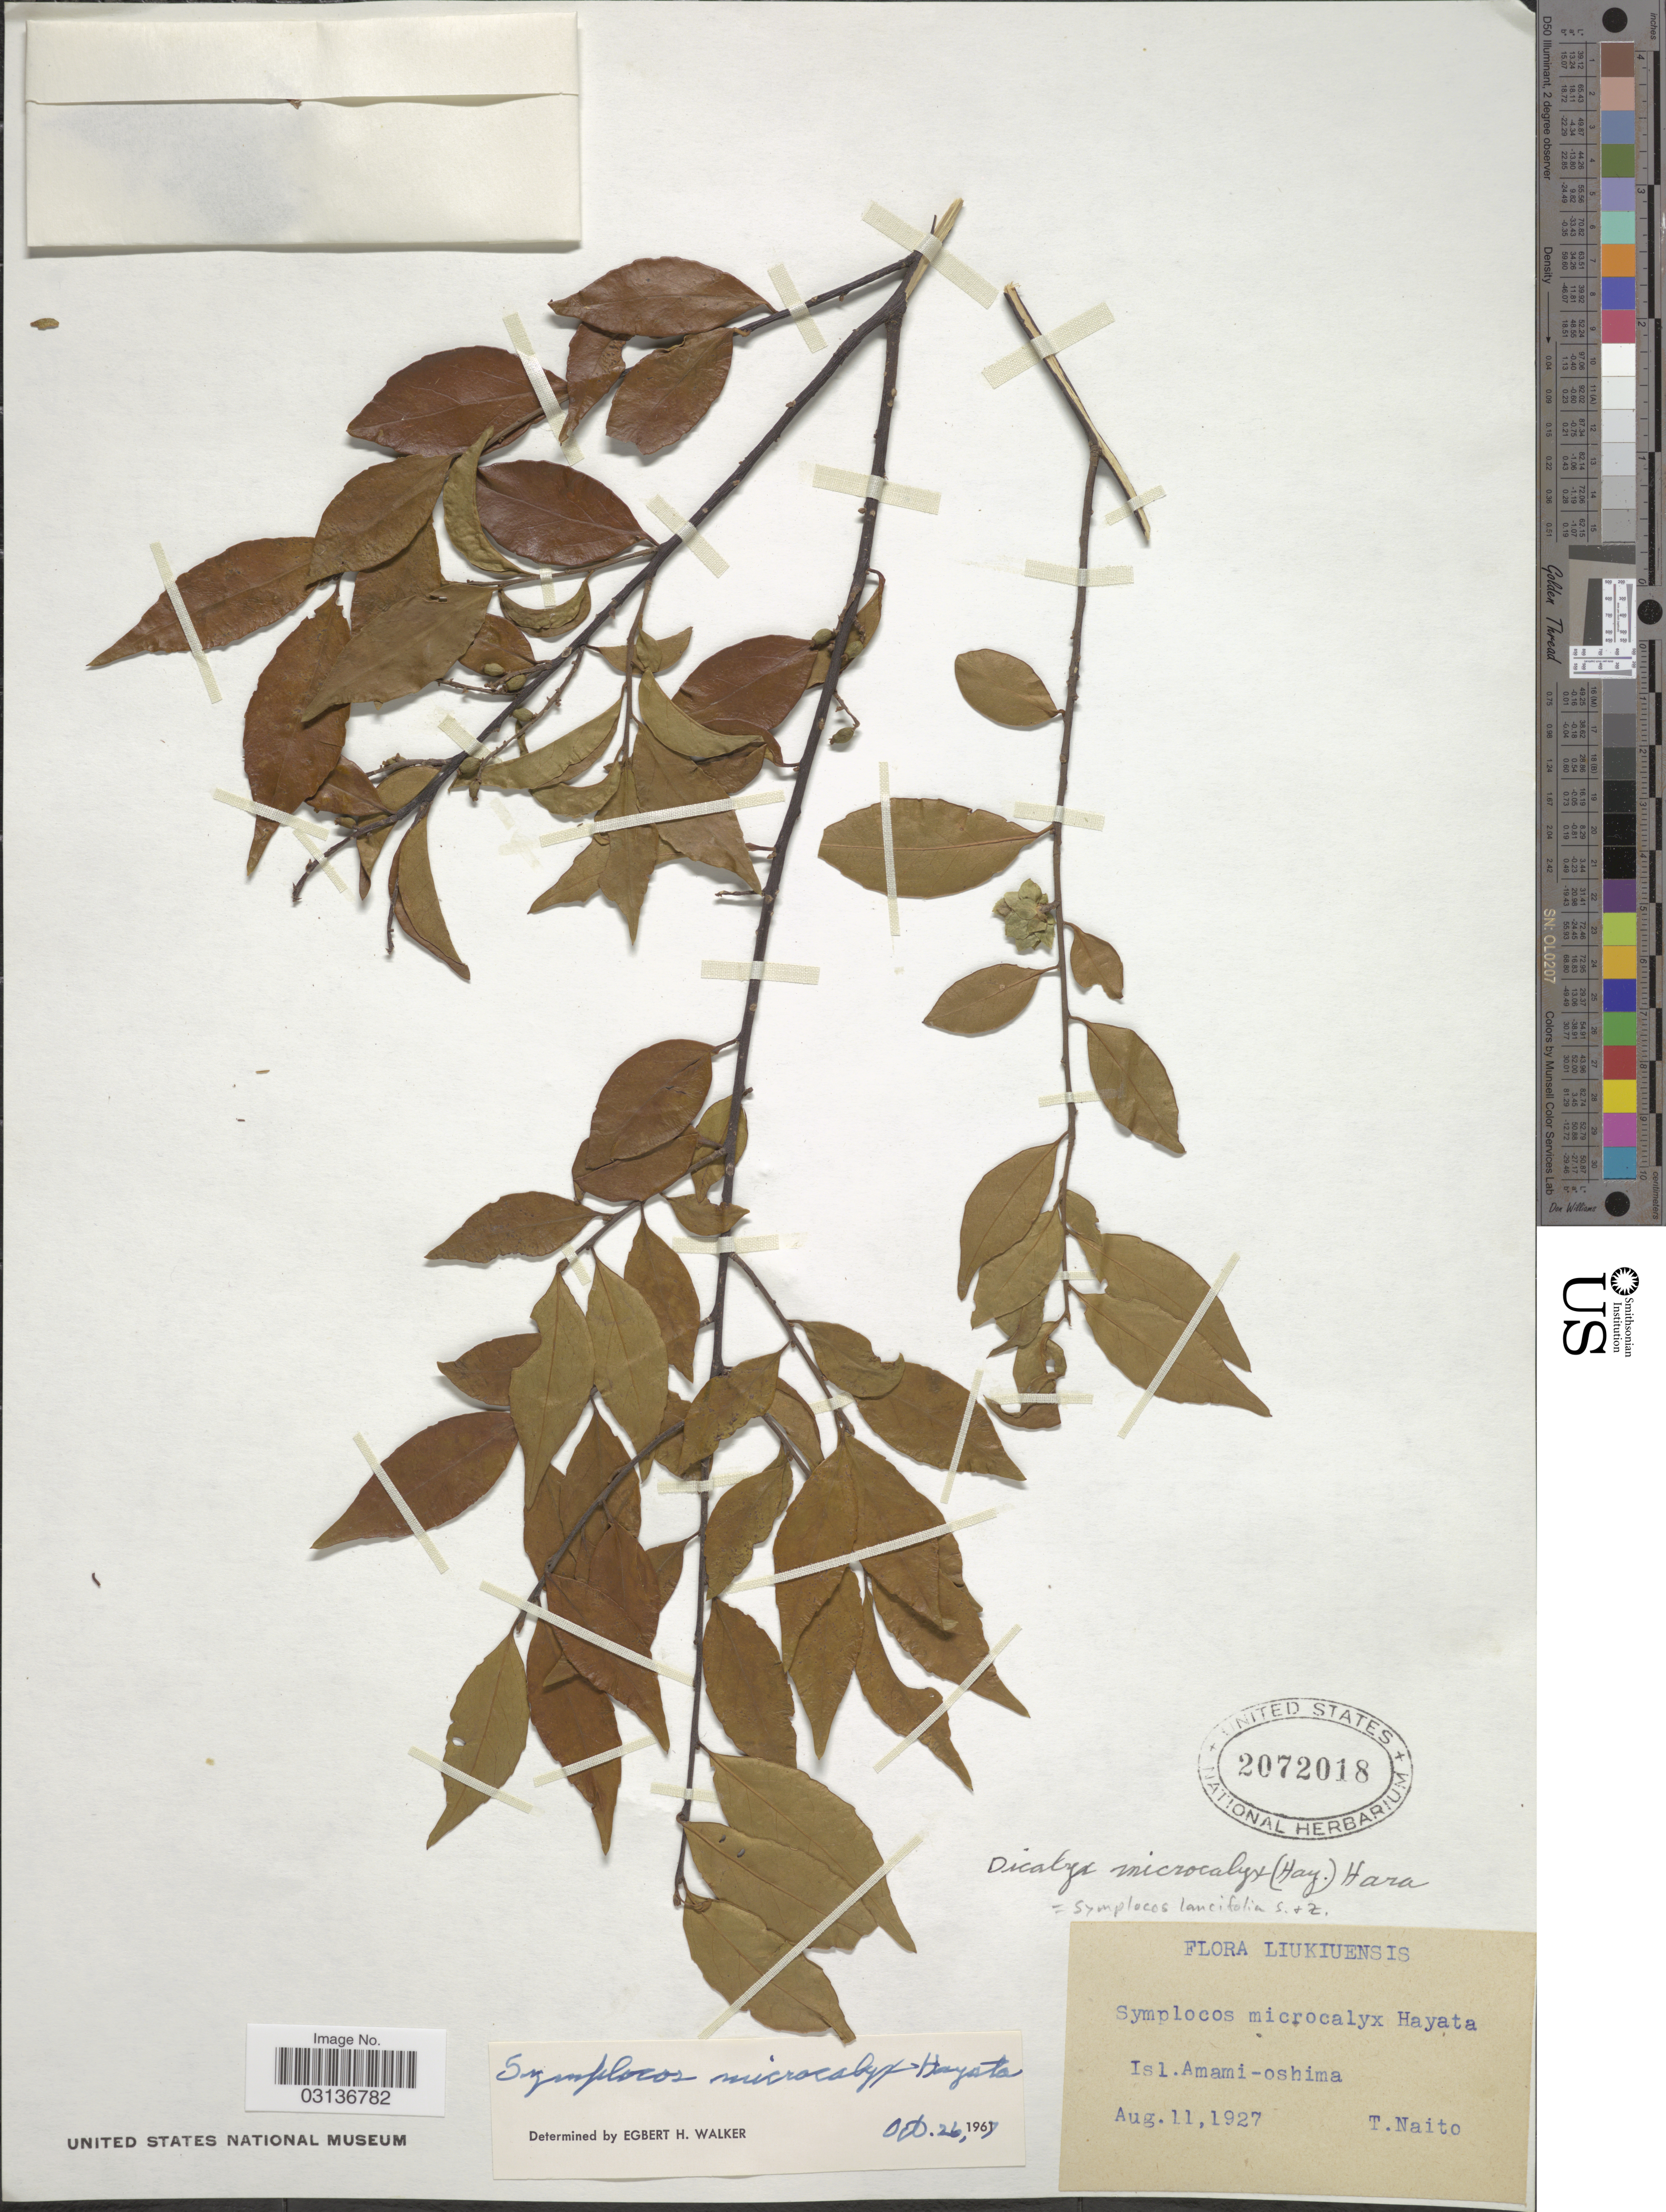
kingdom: Plantae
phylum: Tracheophyta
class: Magnoliopsida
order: Ericales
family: Symplocaceae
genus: Symplocos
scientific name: Symplocos lancifolia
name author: Siebert & Zucc.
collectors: T. Naito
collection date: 1927-08-11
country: Japan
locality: Liukiuensis. Isl. Amami-oshima.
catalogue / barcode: US 2072018